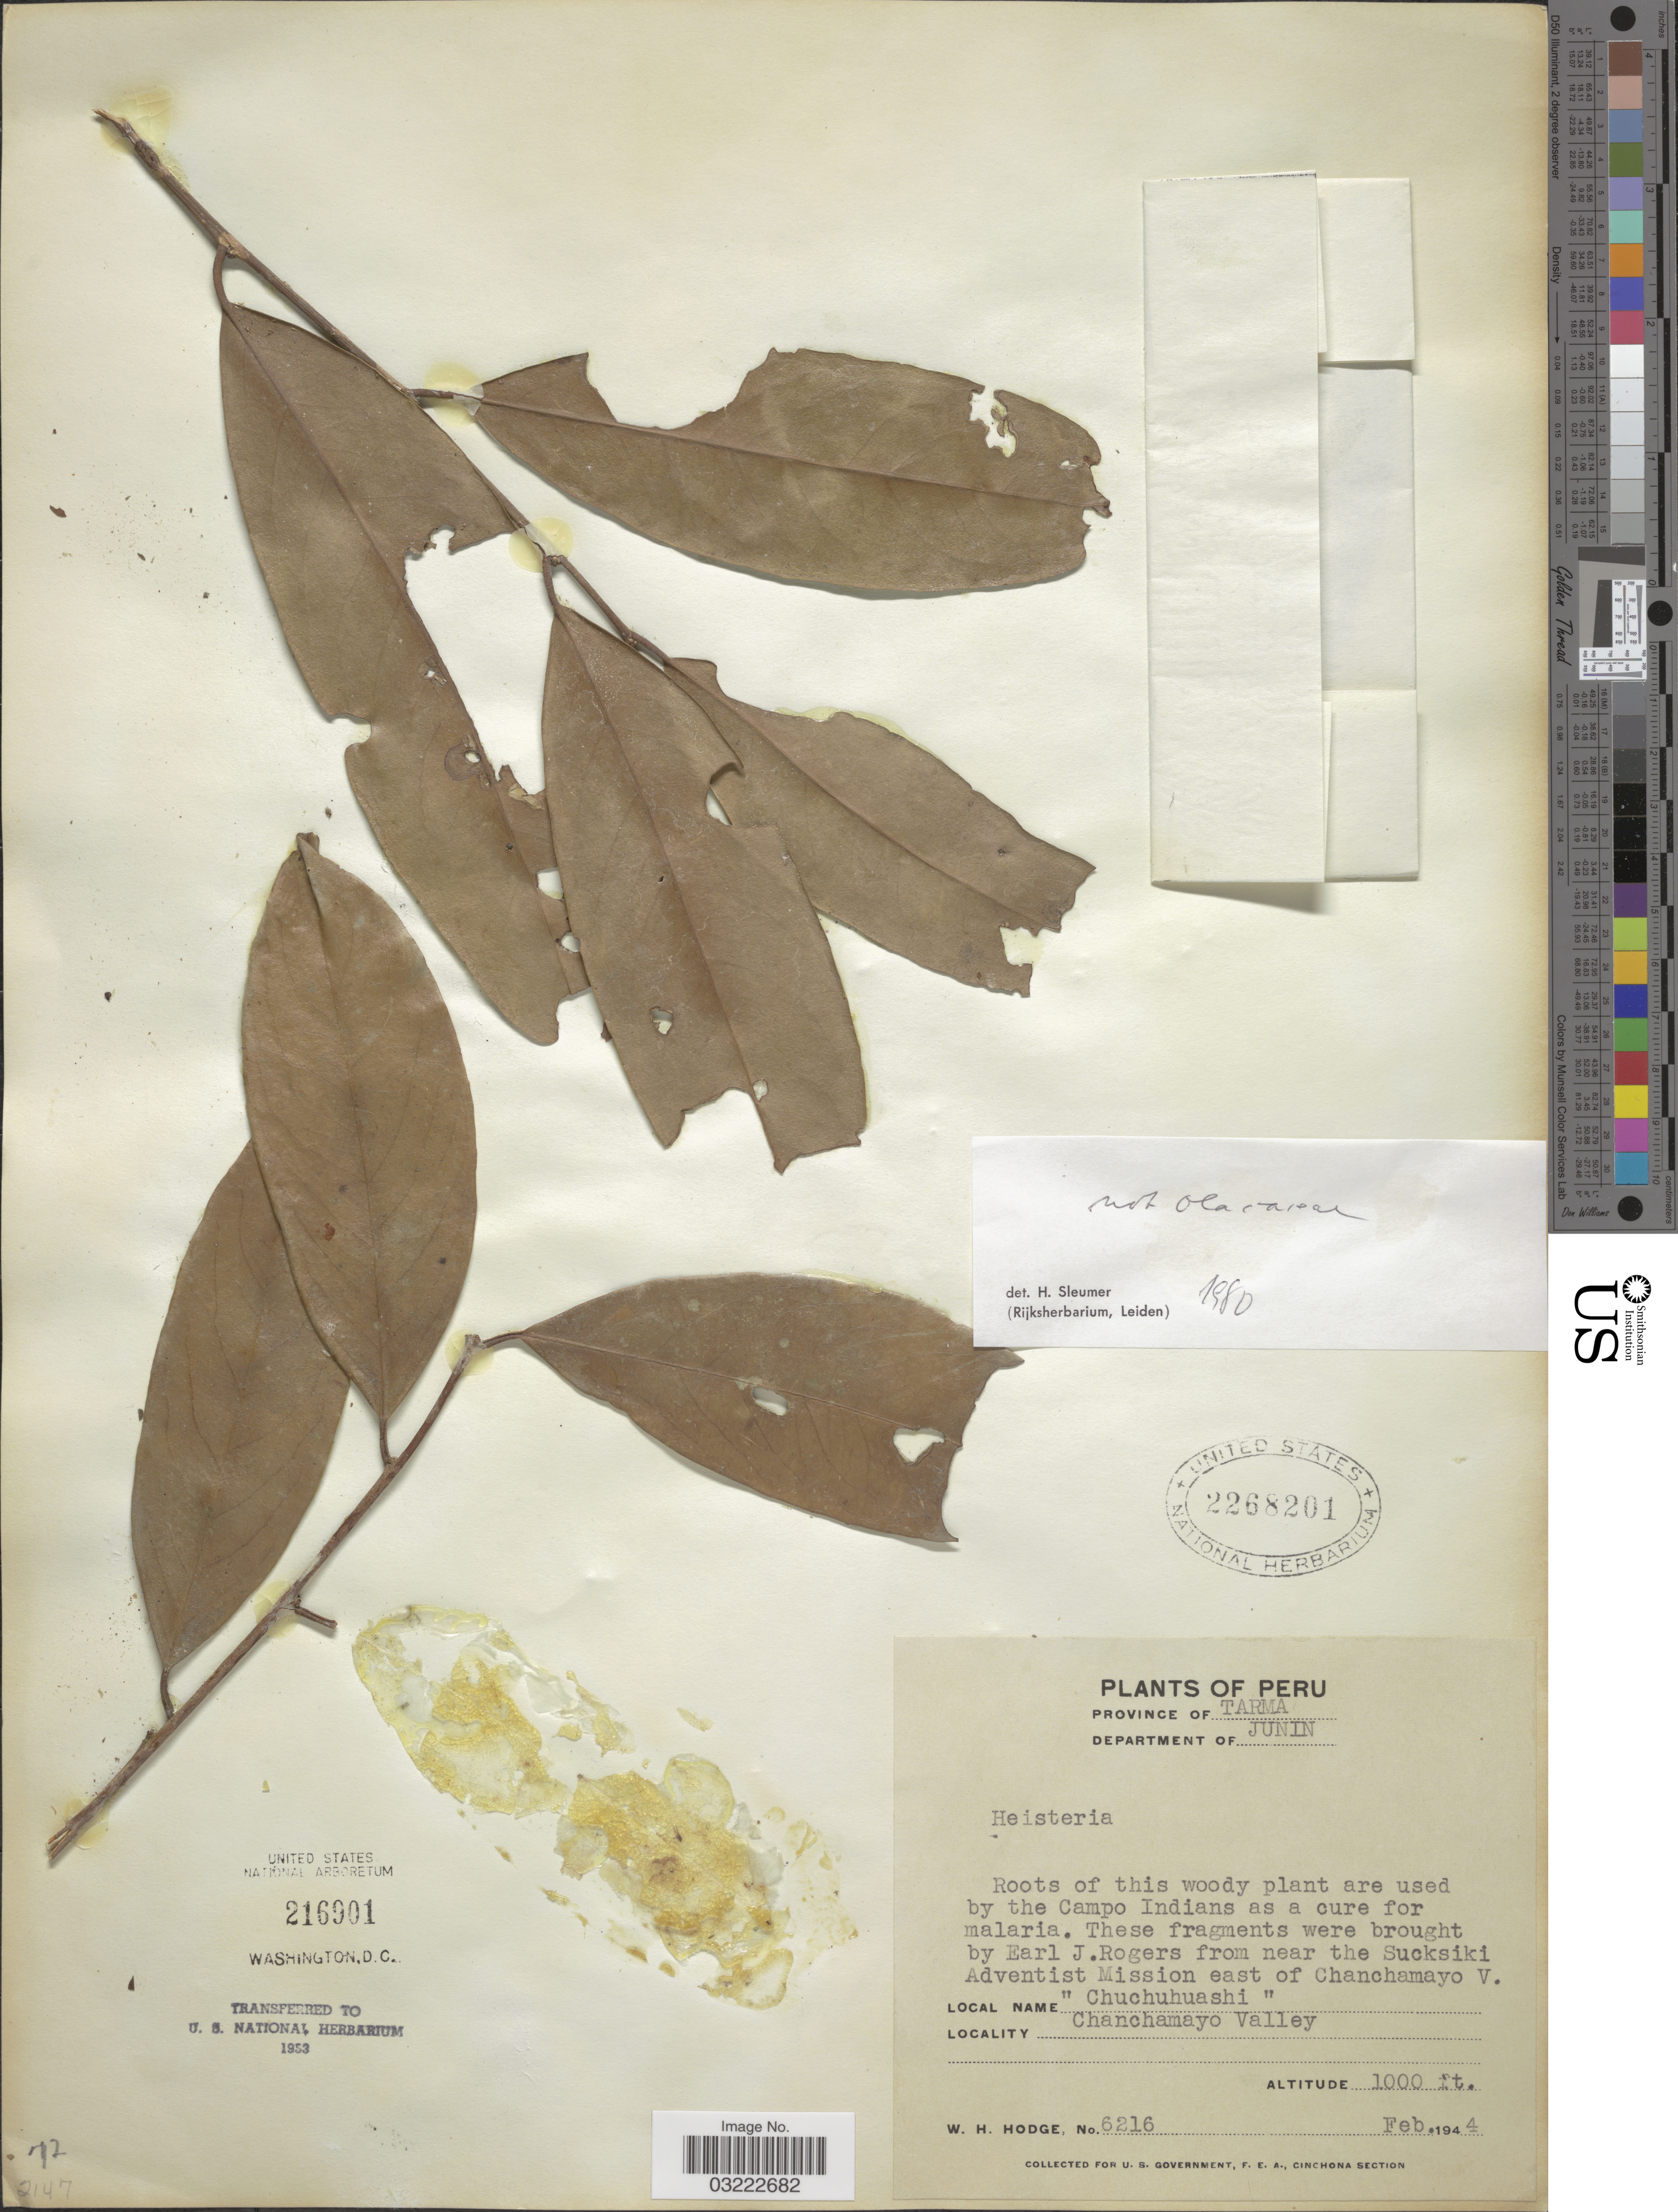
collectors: W. Hodge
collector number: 6216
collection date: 1944-02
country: Peru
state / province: Junín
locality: Province of Tarma, Department of Junin, Chanchamayo Valley.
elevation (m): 305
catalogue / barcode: US 2268201